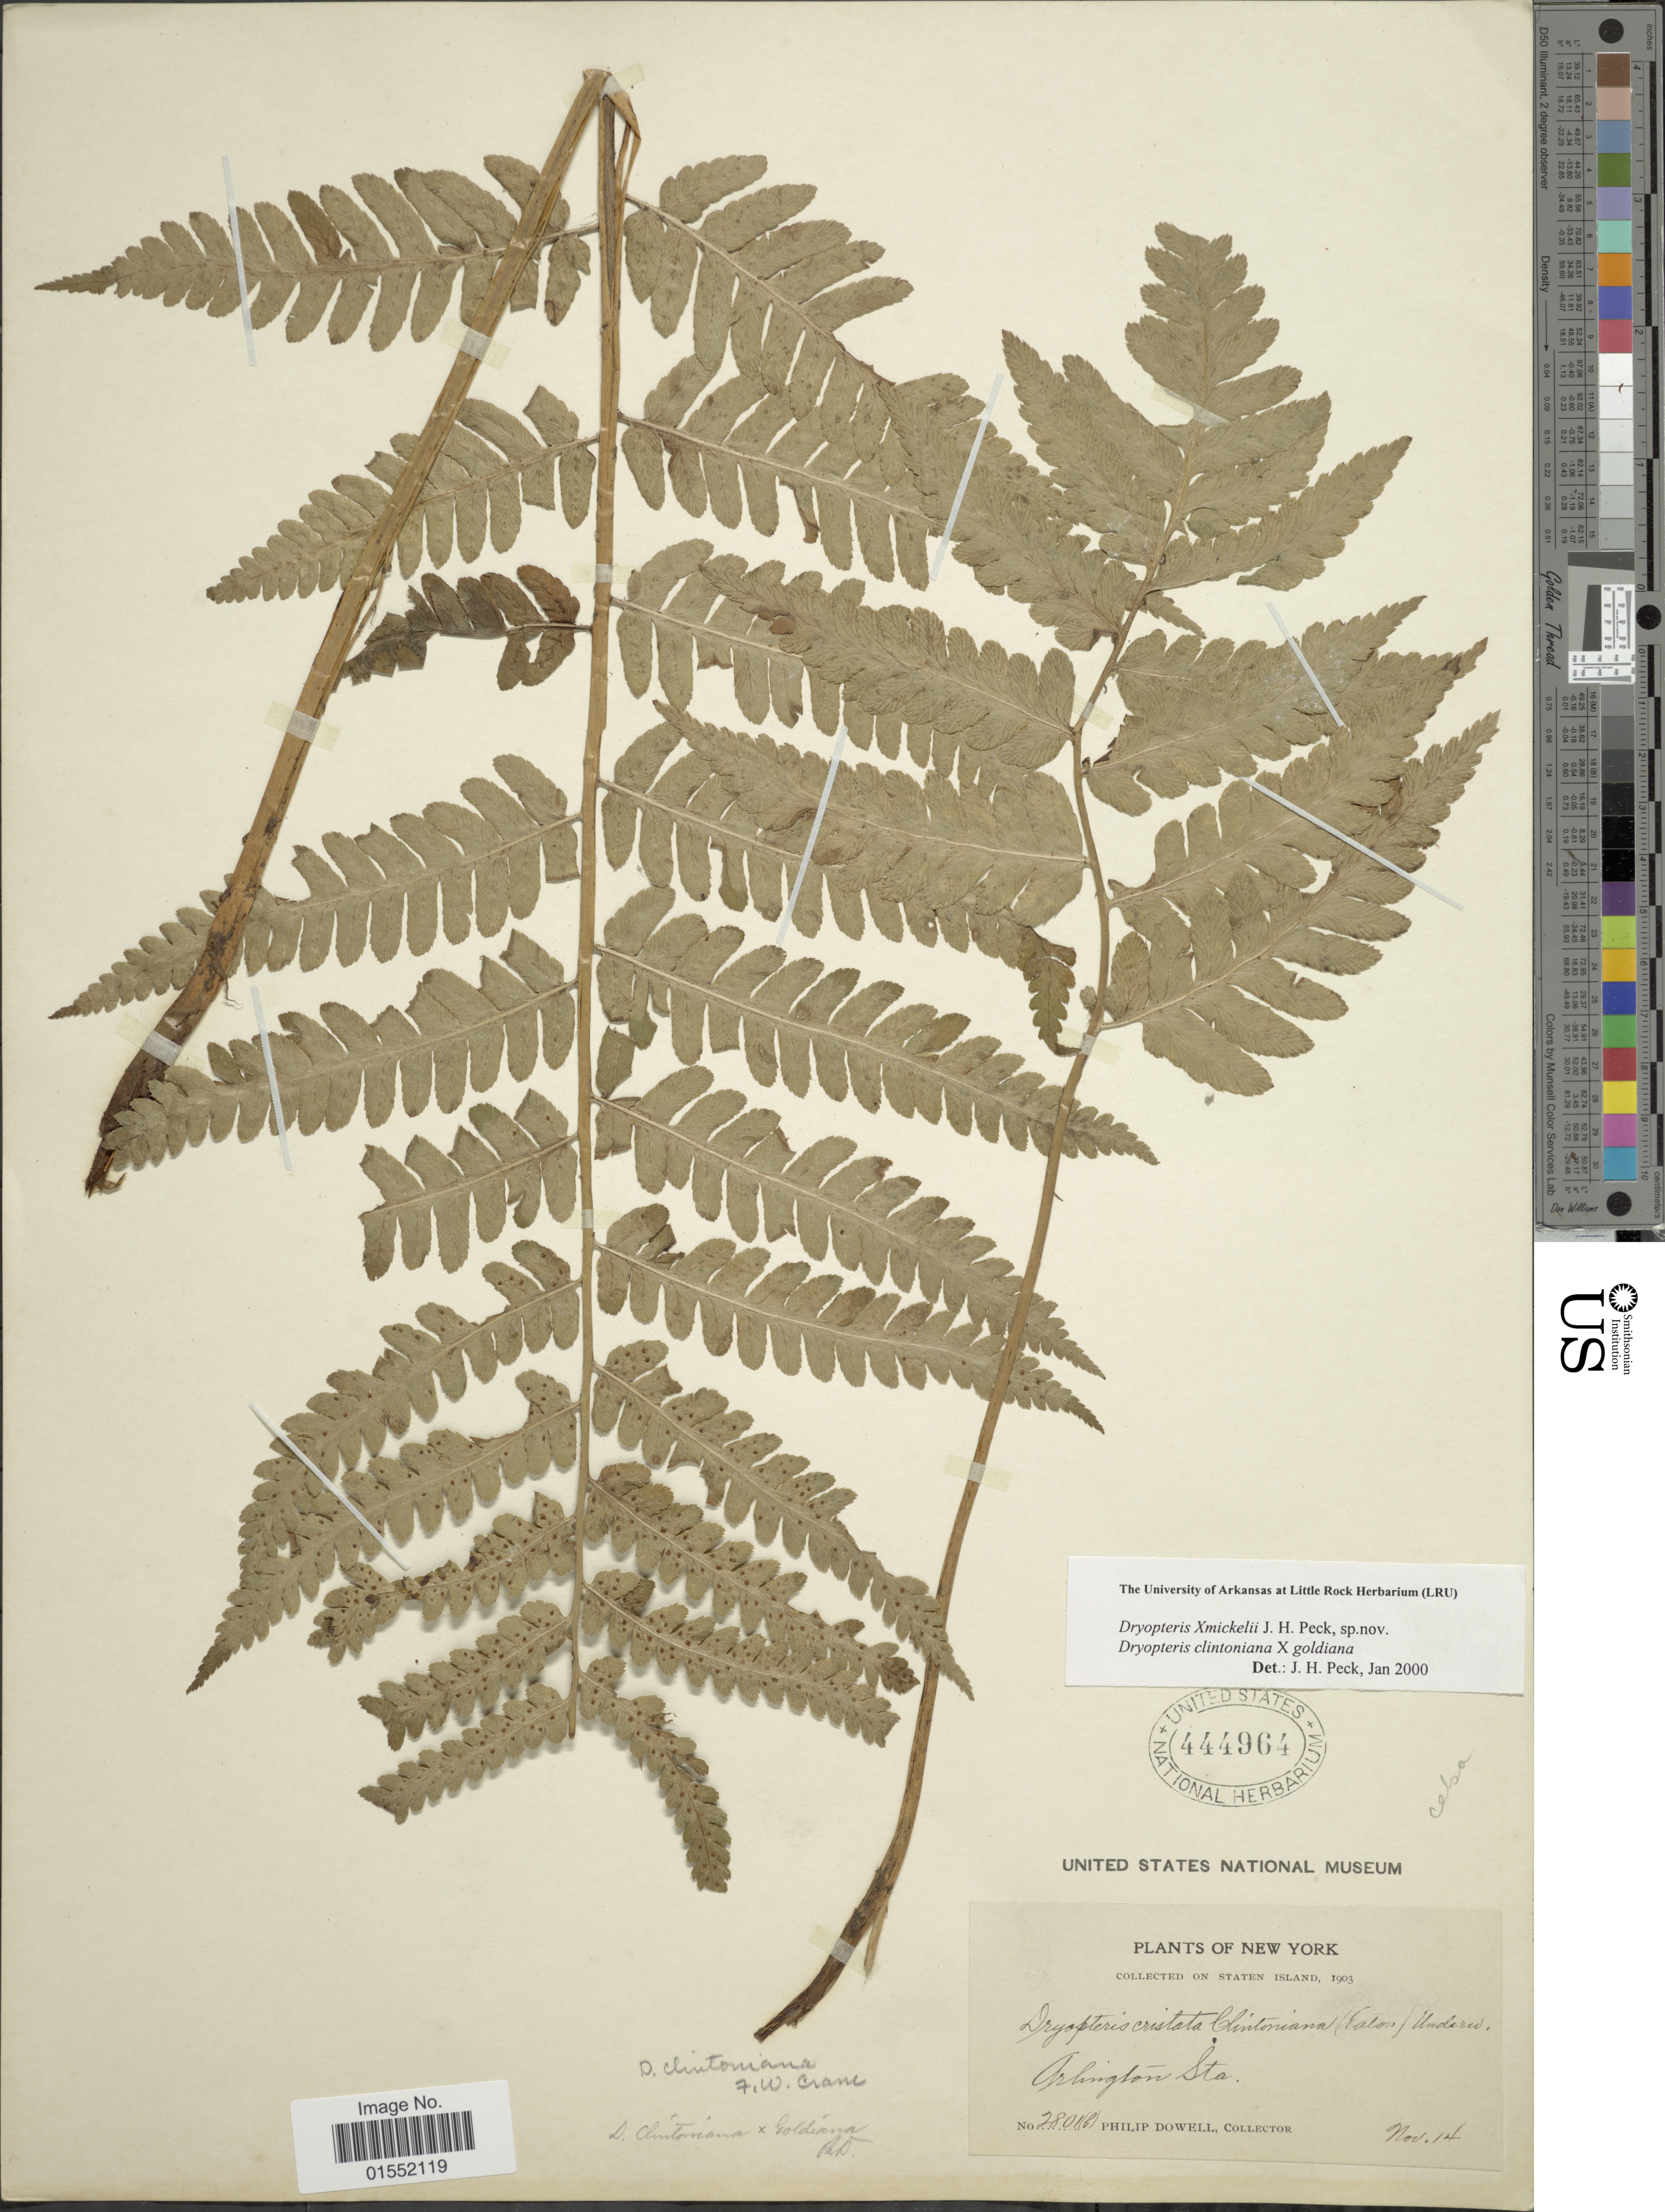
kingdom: Plantae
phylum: Tracheophyta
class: Polypodiopsida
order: Polypodiales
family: Dryopteridaceae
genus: Dryopteris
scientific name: Dryopteris x mickelii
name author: J.H. Peck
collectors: P. Dowell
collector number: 2801(b)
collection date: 1903-11-14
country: United States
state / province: New York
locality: On Staten Island, Arlington Sta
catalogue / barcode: US 444964